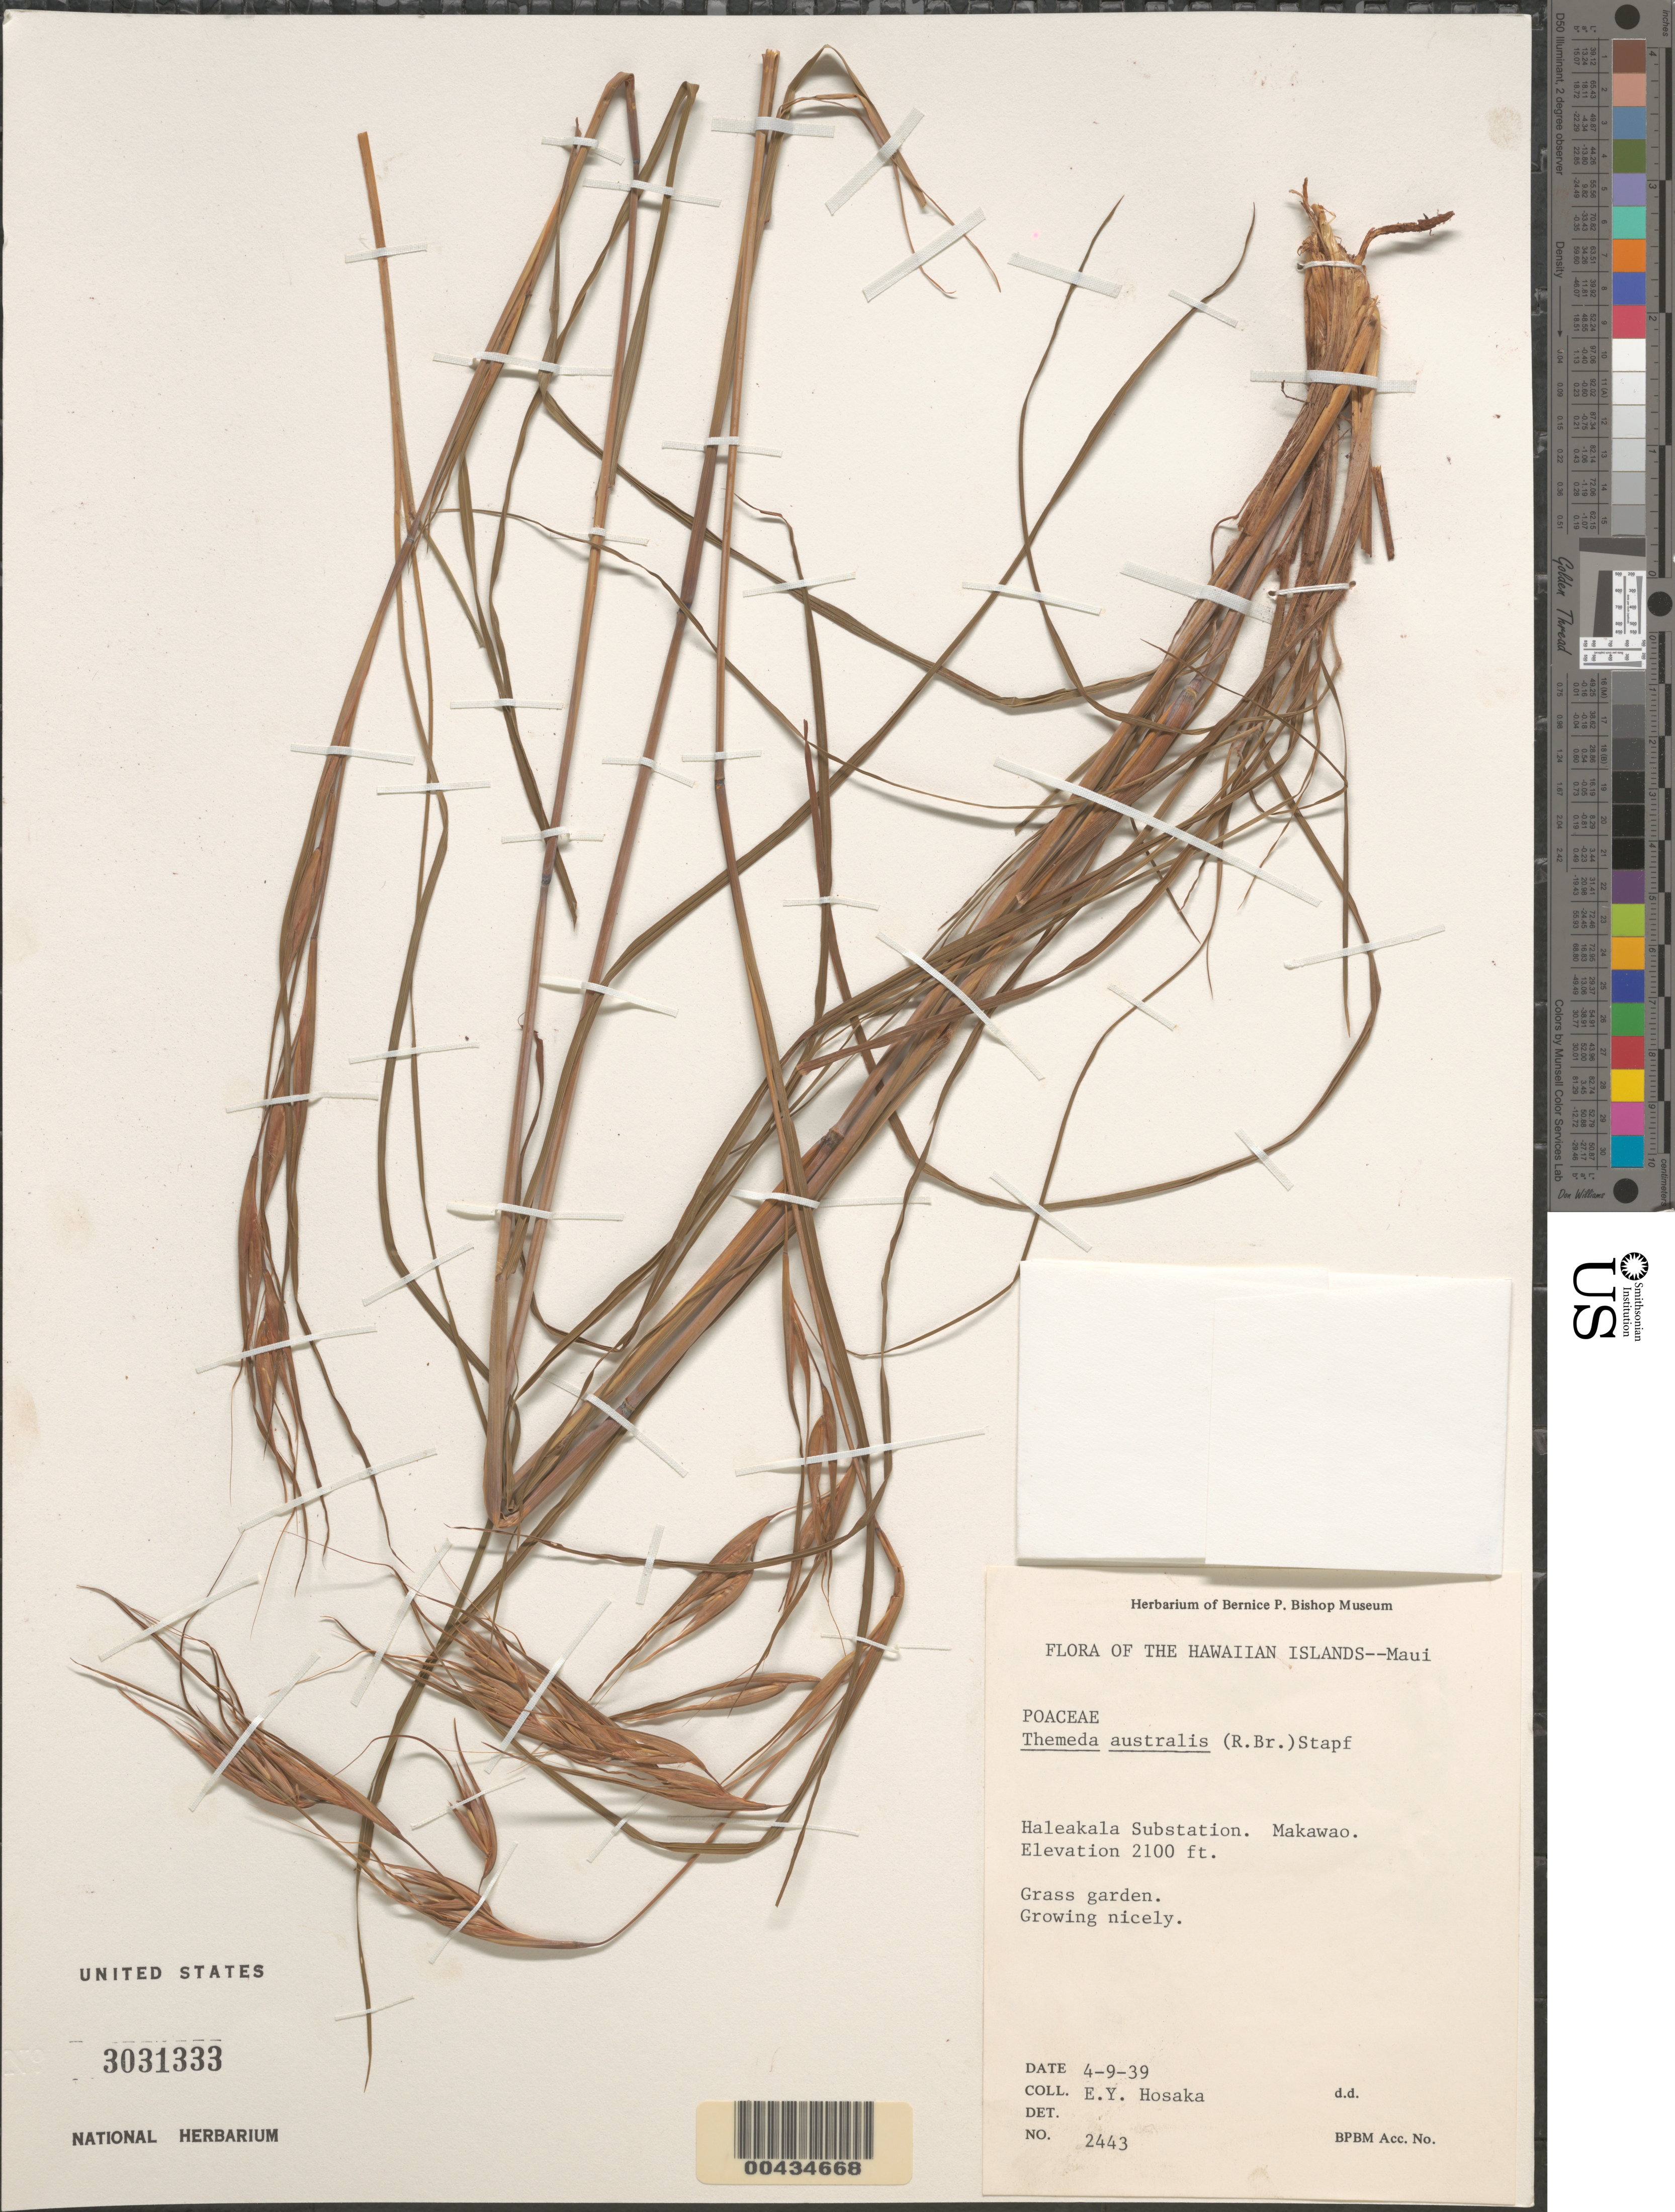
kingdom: Plantae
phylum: Tracheophyta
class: Liliopsida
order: Poales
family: Poaceae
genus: Themeda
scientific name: Themeda triandra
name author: Forssk.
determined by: Clayton, W. D.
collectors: E. Y. Hosaka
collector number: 2443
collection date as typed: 9 Apr 1939 or 4 Sep 1939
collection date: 1939-04-09 or 1939-09-04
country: United States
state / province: Hawaii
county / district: Maui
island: Maui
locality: Haleakala Substation, Makawao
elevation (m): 640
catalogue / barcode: US 3031333